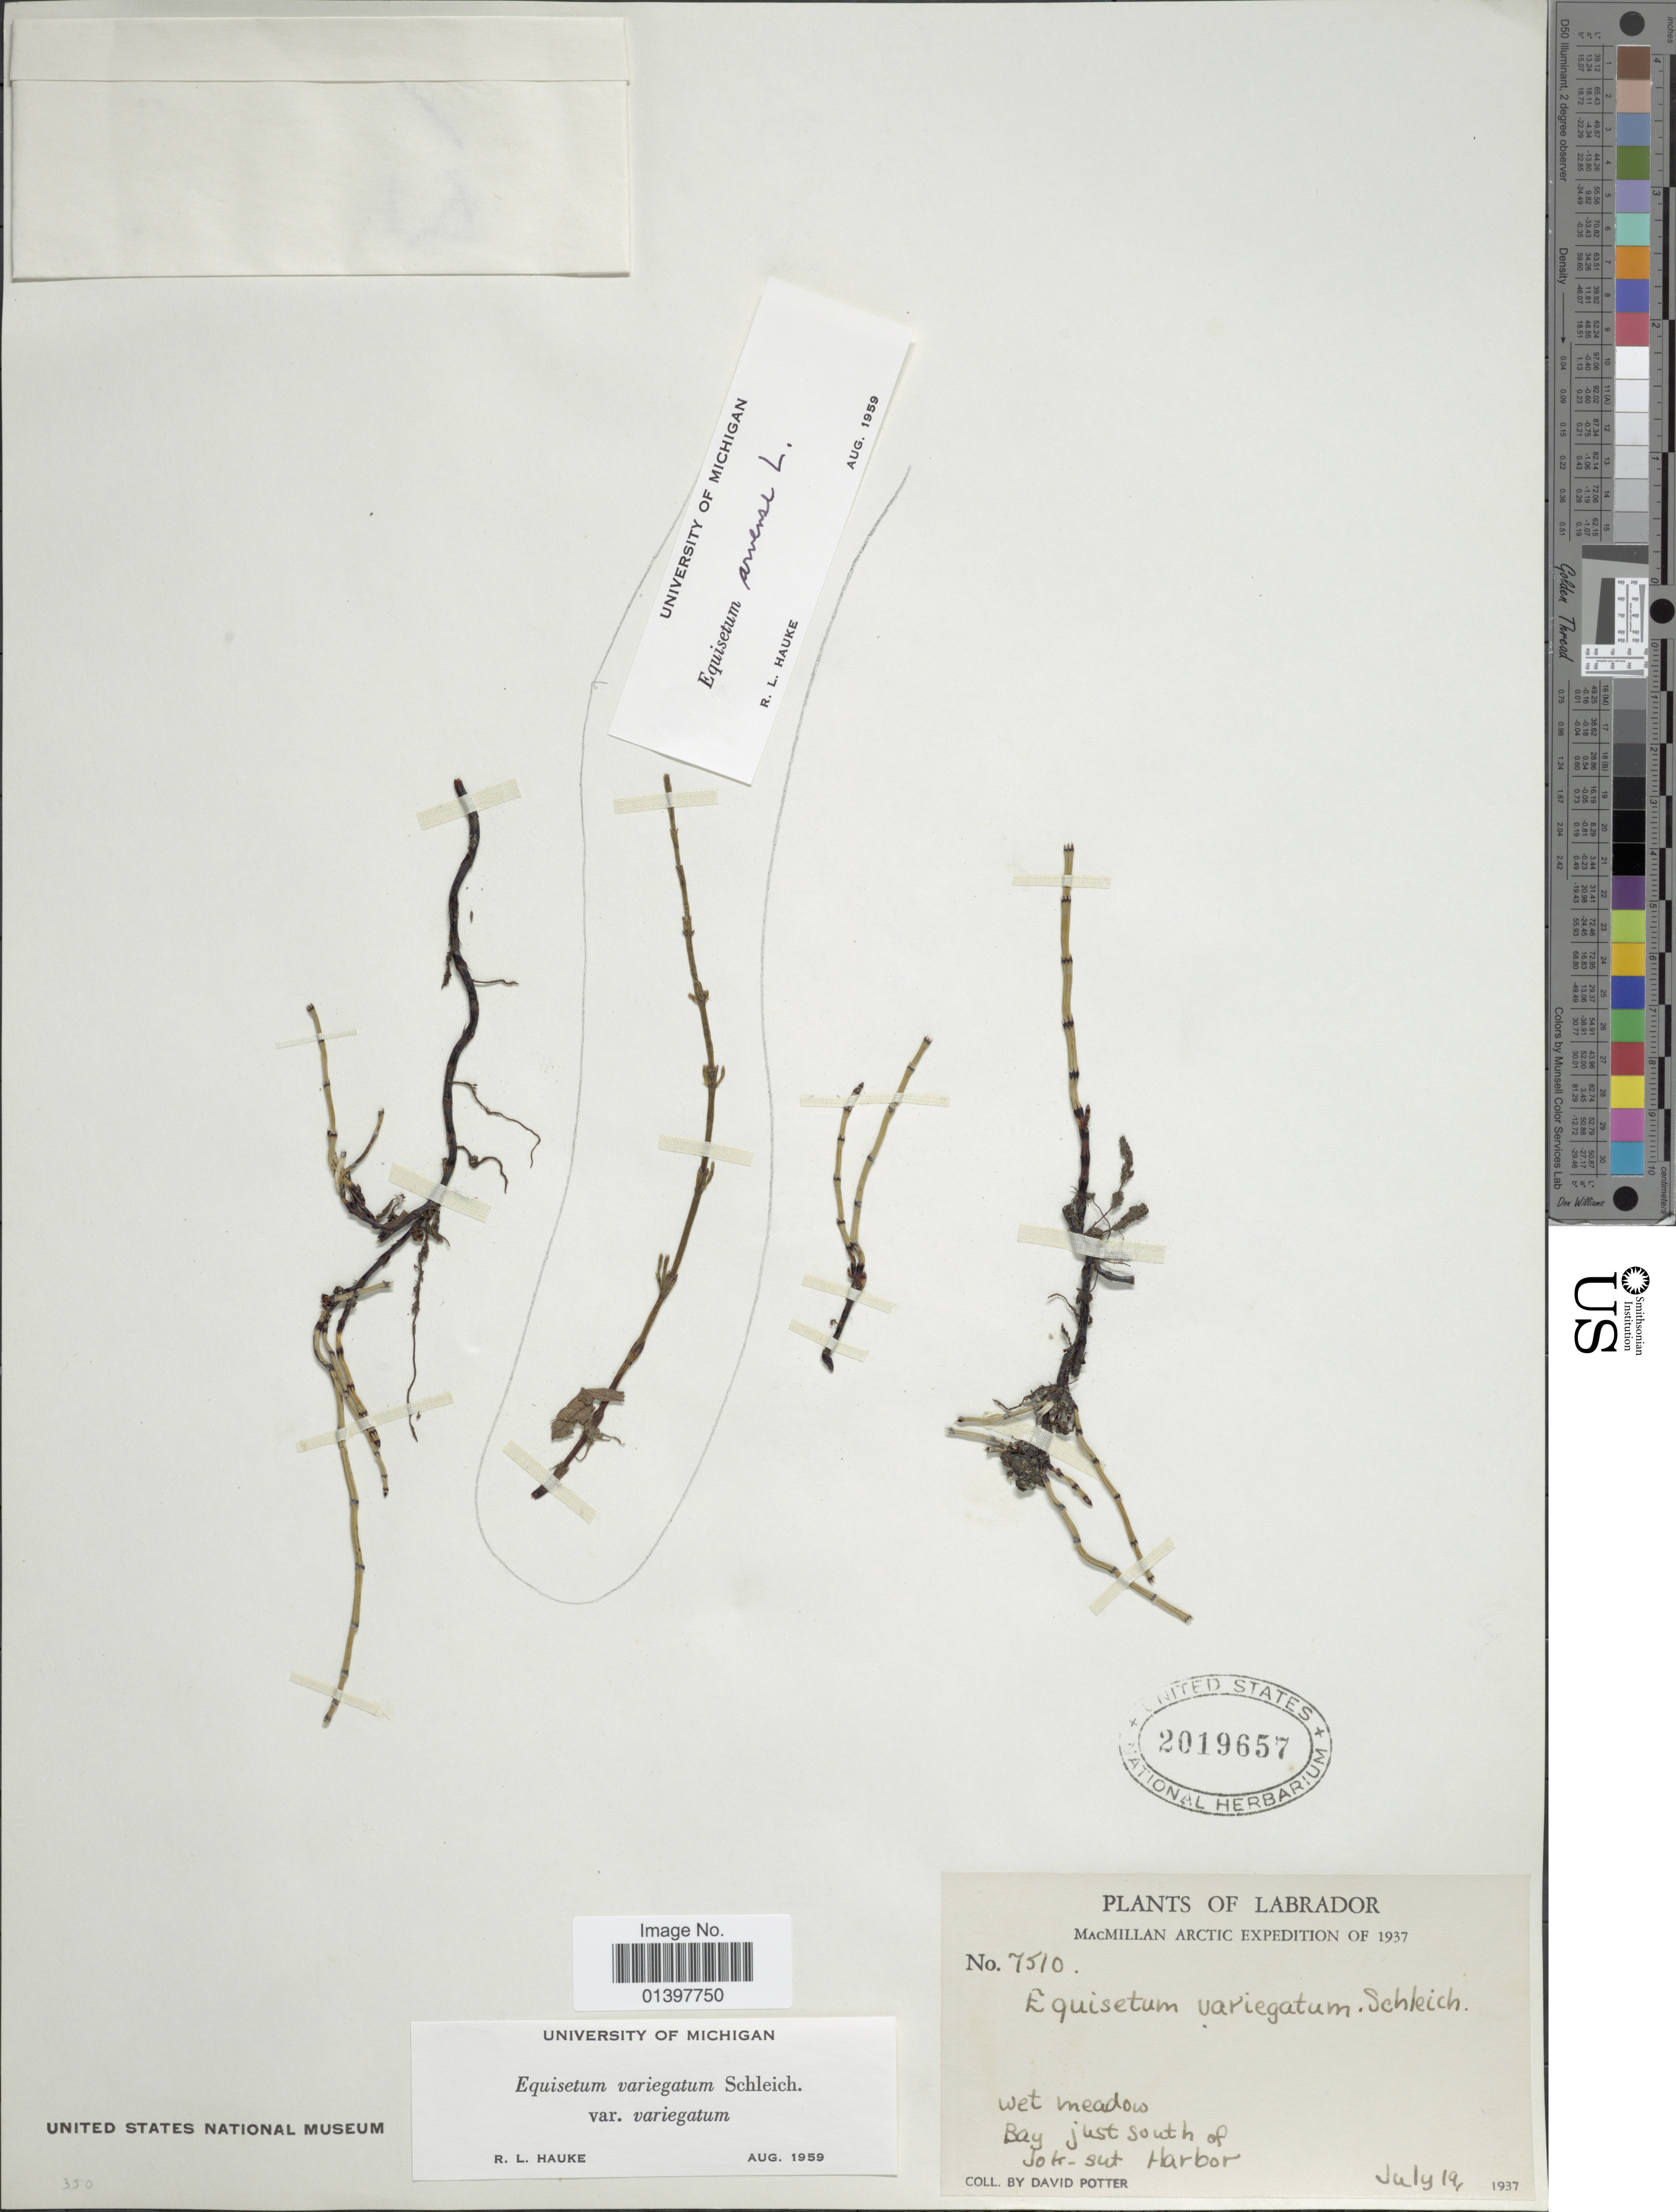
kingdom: Plantae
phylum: Tracheophyta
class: Polypodiopsida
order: Equisetales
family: Equisetaceae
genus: Equisetum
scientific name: Equisetum variegatum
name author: Schleich. ex F. Weber & D. Mohr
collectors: D. Potter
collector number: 7510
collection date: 1937-07-19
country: Canada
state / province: Newfoundland and Labrador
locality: Labrador, Wet meadow Bay just south of Jok-Sut Harbor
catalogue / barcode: US 2019657